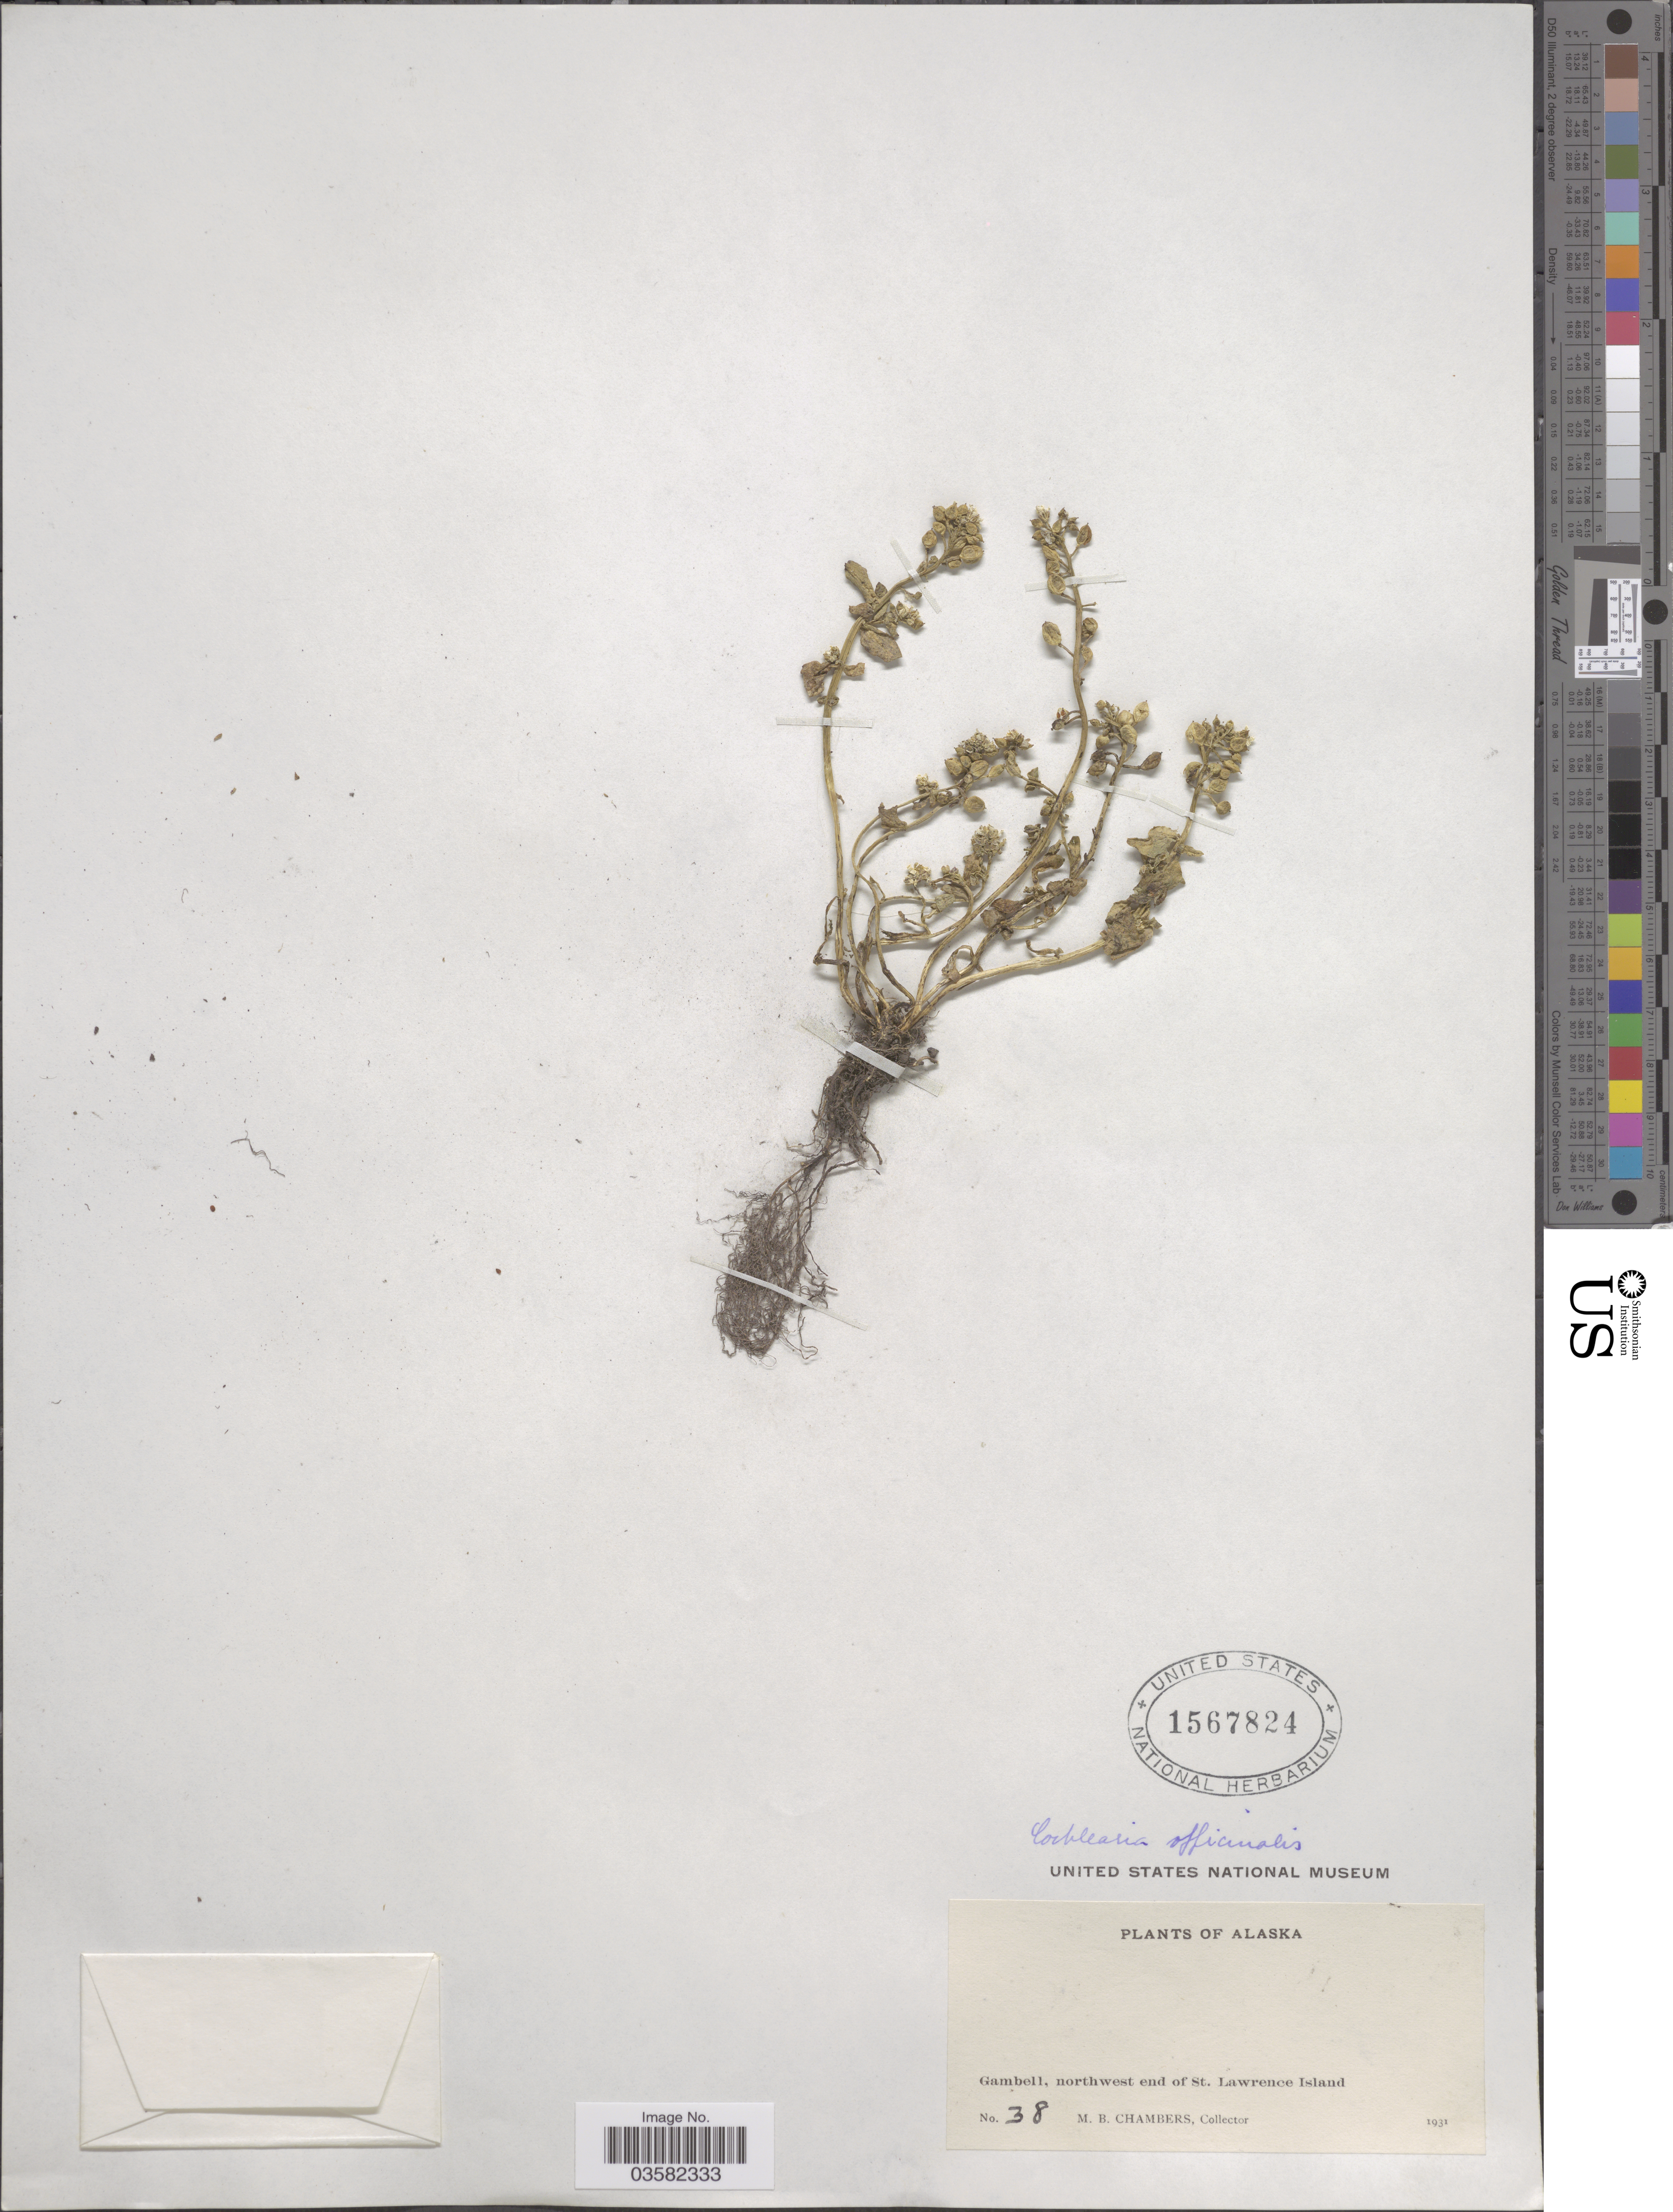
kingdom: Plantae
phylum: Tracheophyta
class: Magnoliopsida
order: Brassicales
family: Brassicaceae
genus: Cochlearia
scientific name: Cochlearia officinalis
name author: L.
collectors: M. Chambers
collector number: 38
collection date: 1931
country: United States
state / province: Alaska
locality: Gambell, northwest end of St. Lawrence Island.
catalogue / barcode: US 1567824